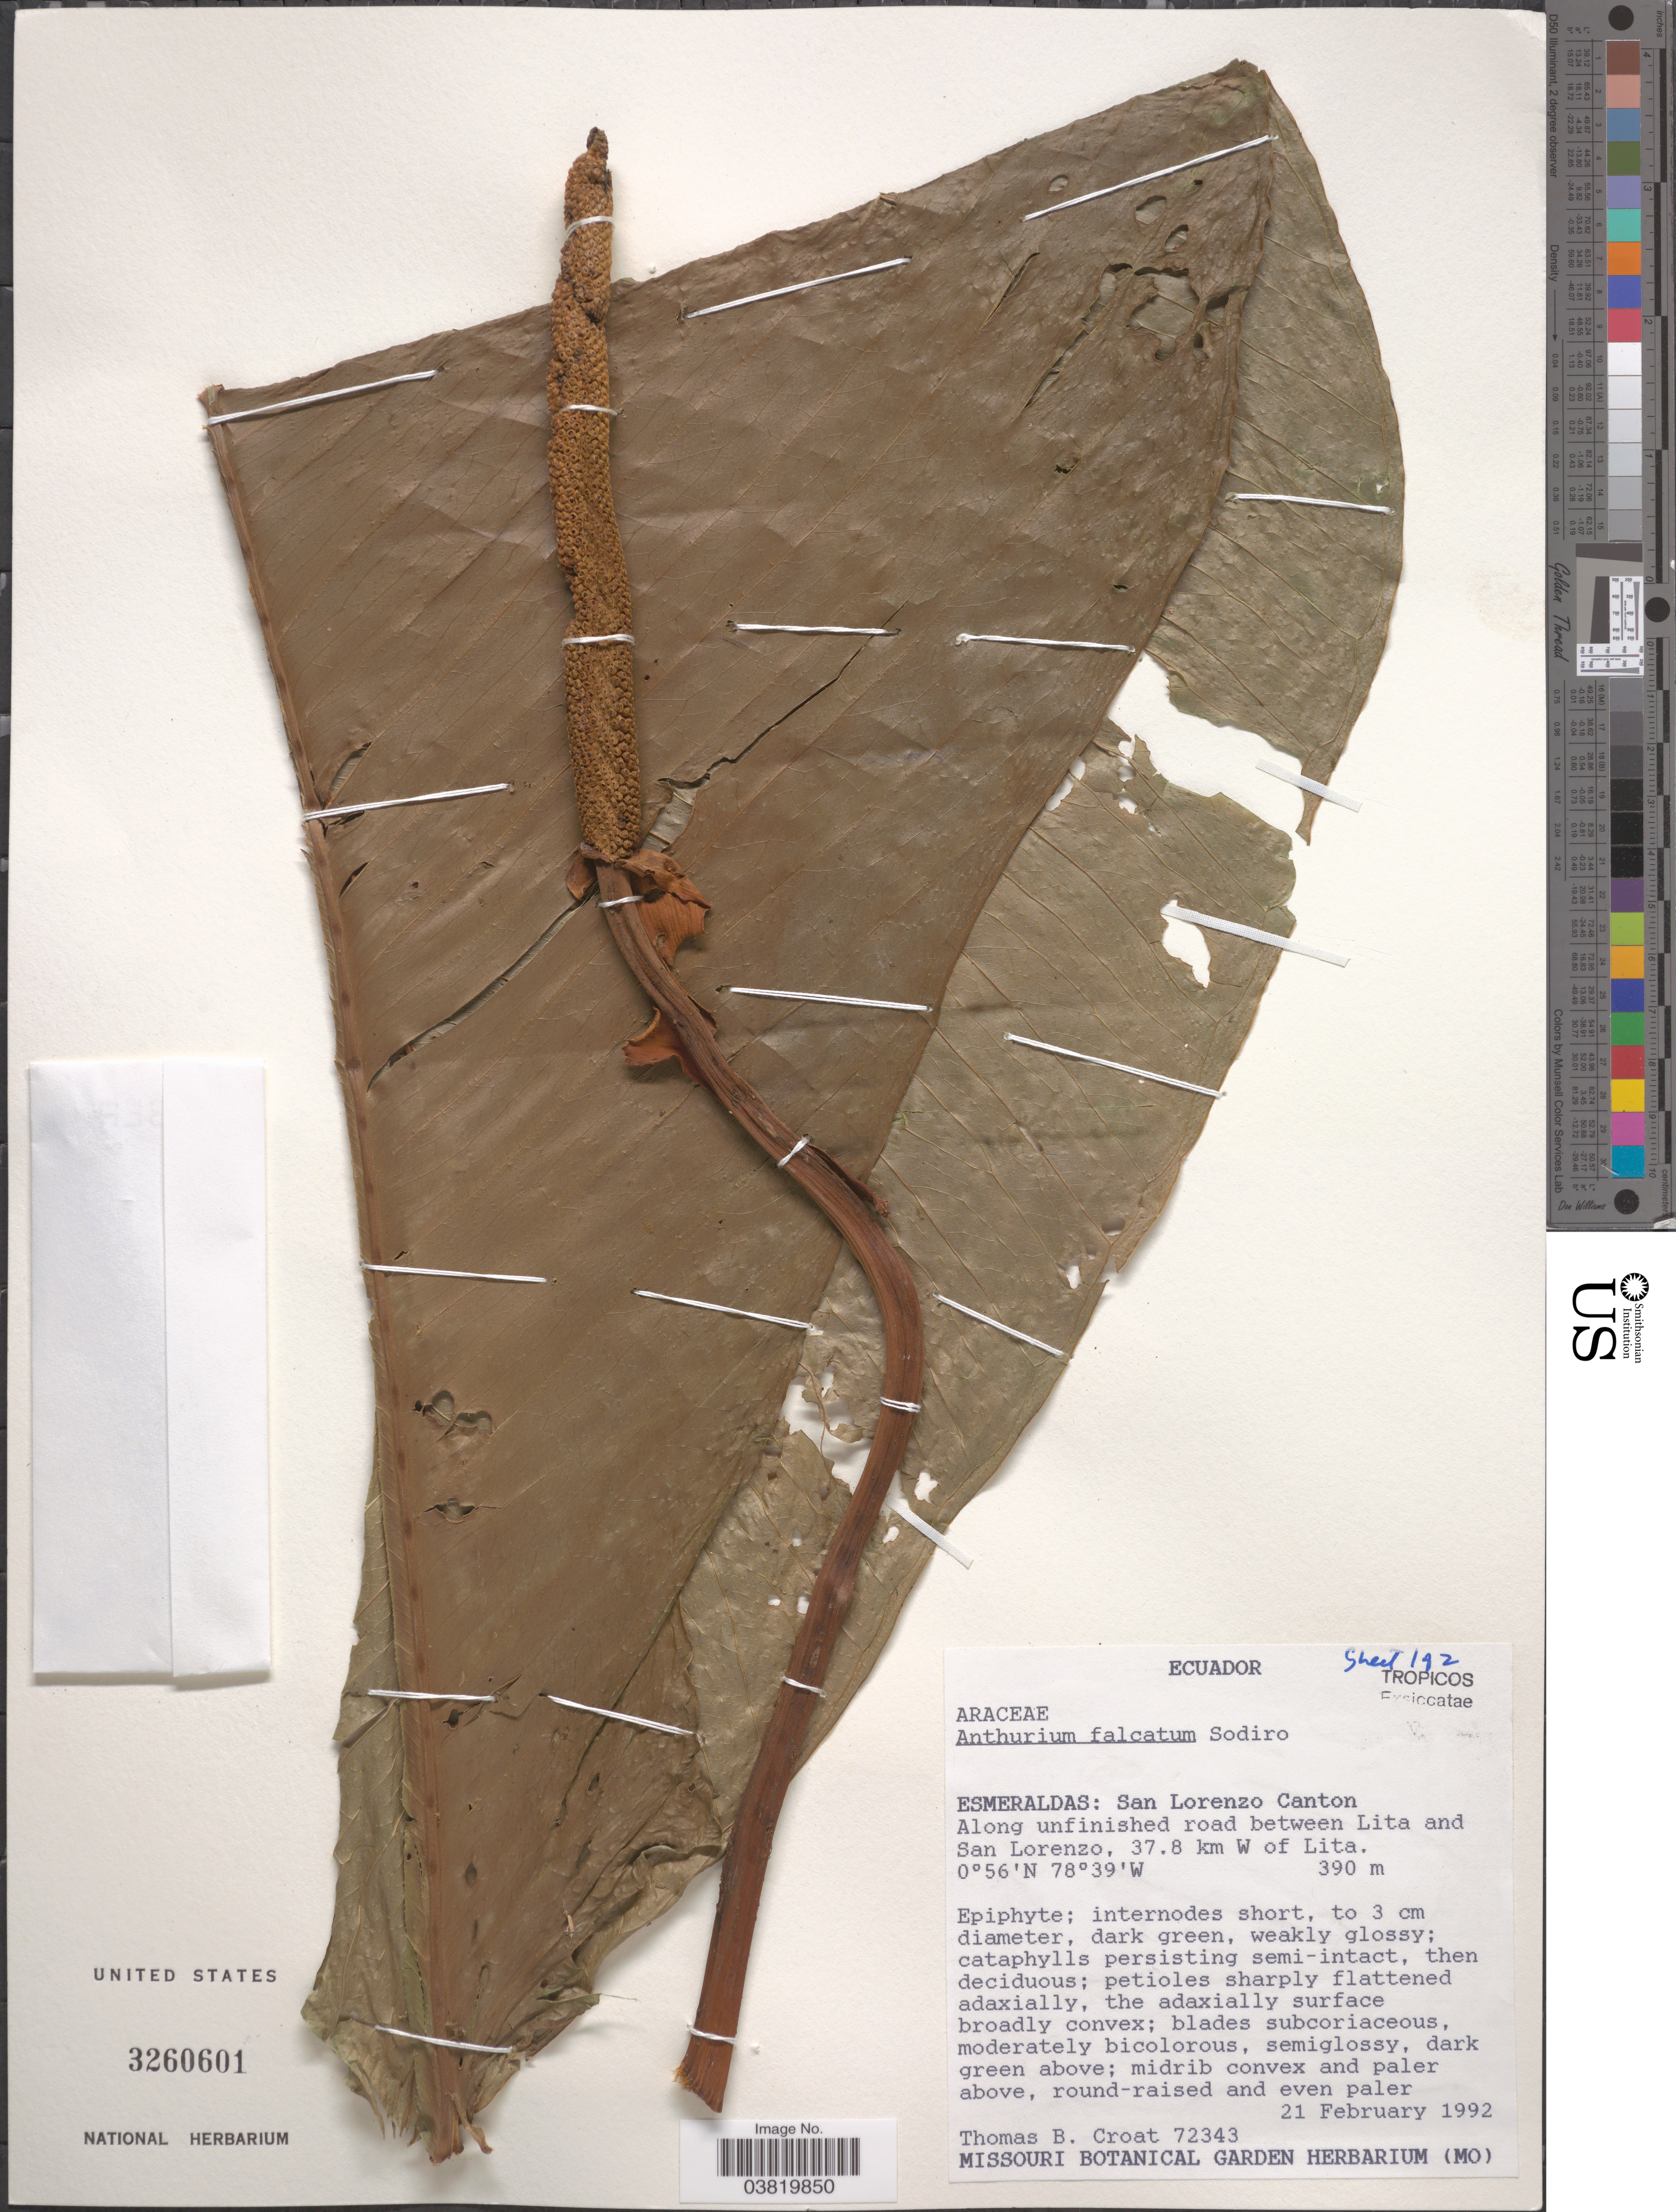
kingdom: Plantae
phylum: Tracheophyta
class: Liliopsida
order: Alismatales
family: Araceae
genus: Anthurium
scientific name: Anthurium falcatum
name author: Sodiro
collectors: T. B. Croat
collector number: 72343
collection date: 1992-02-21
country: Ecuador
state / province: Esmeraldas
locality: San Lorenzo Canton. Along unfinished road between Lita and San Lorenzo, 37.8 km W of Lita.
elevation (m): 390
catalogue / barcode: US 3260601